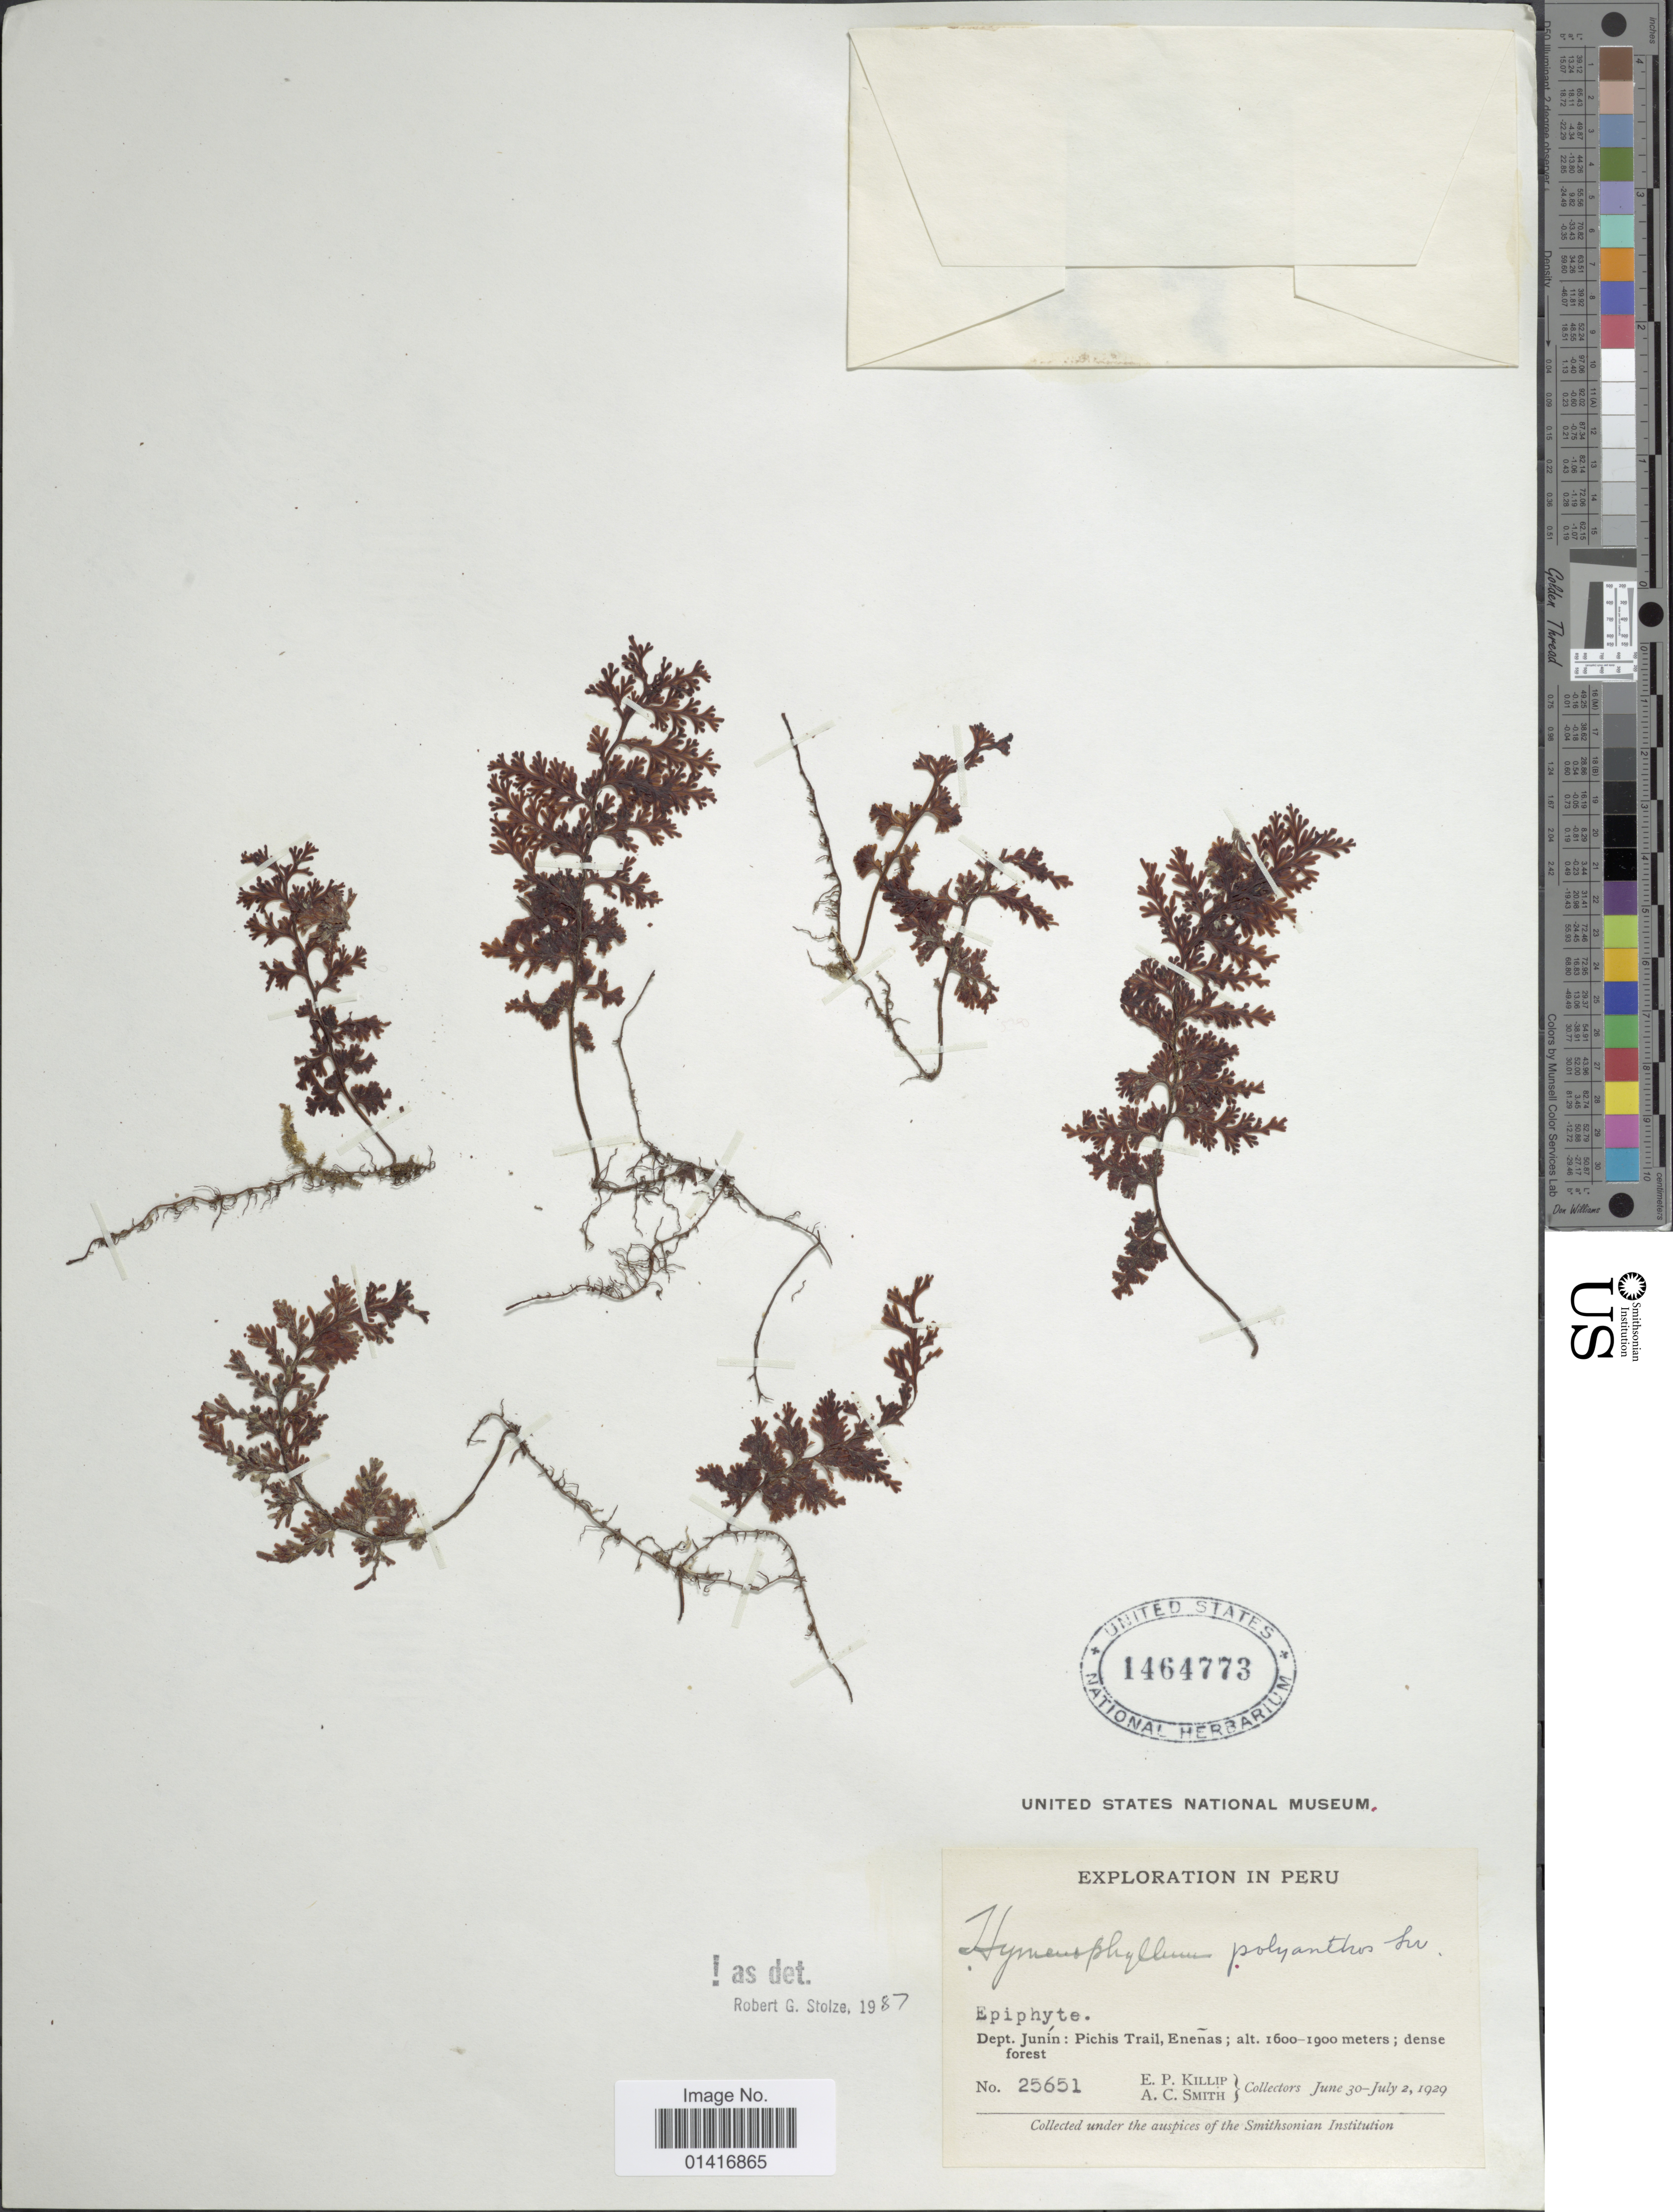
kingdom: Plantae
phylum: Tracheophyta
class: Polypodiopsida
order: Hymenophyllales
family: Hymenophyllaceae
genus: Hymenophyllum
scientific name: Hymenophyllum polyanthos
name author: (Sw.) Sw.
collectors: E. P. Killip & A. C. Smith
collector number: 25651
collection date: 1929-06-30/1929-07-02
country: Peru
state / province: Junín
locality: Pichis Trail, Eneñas; dense forest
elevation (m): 1600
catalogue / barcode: US 1464773